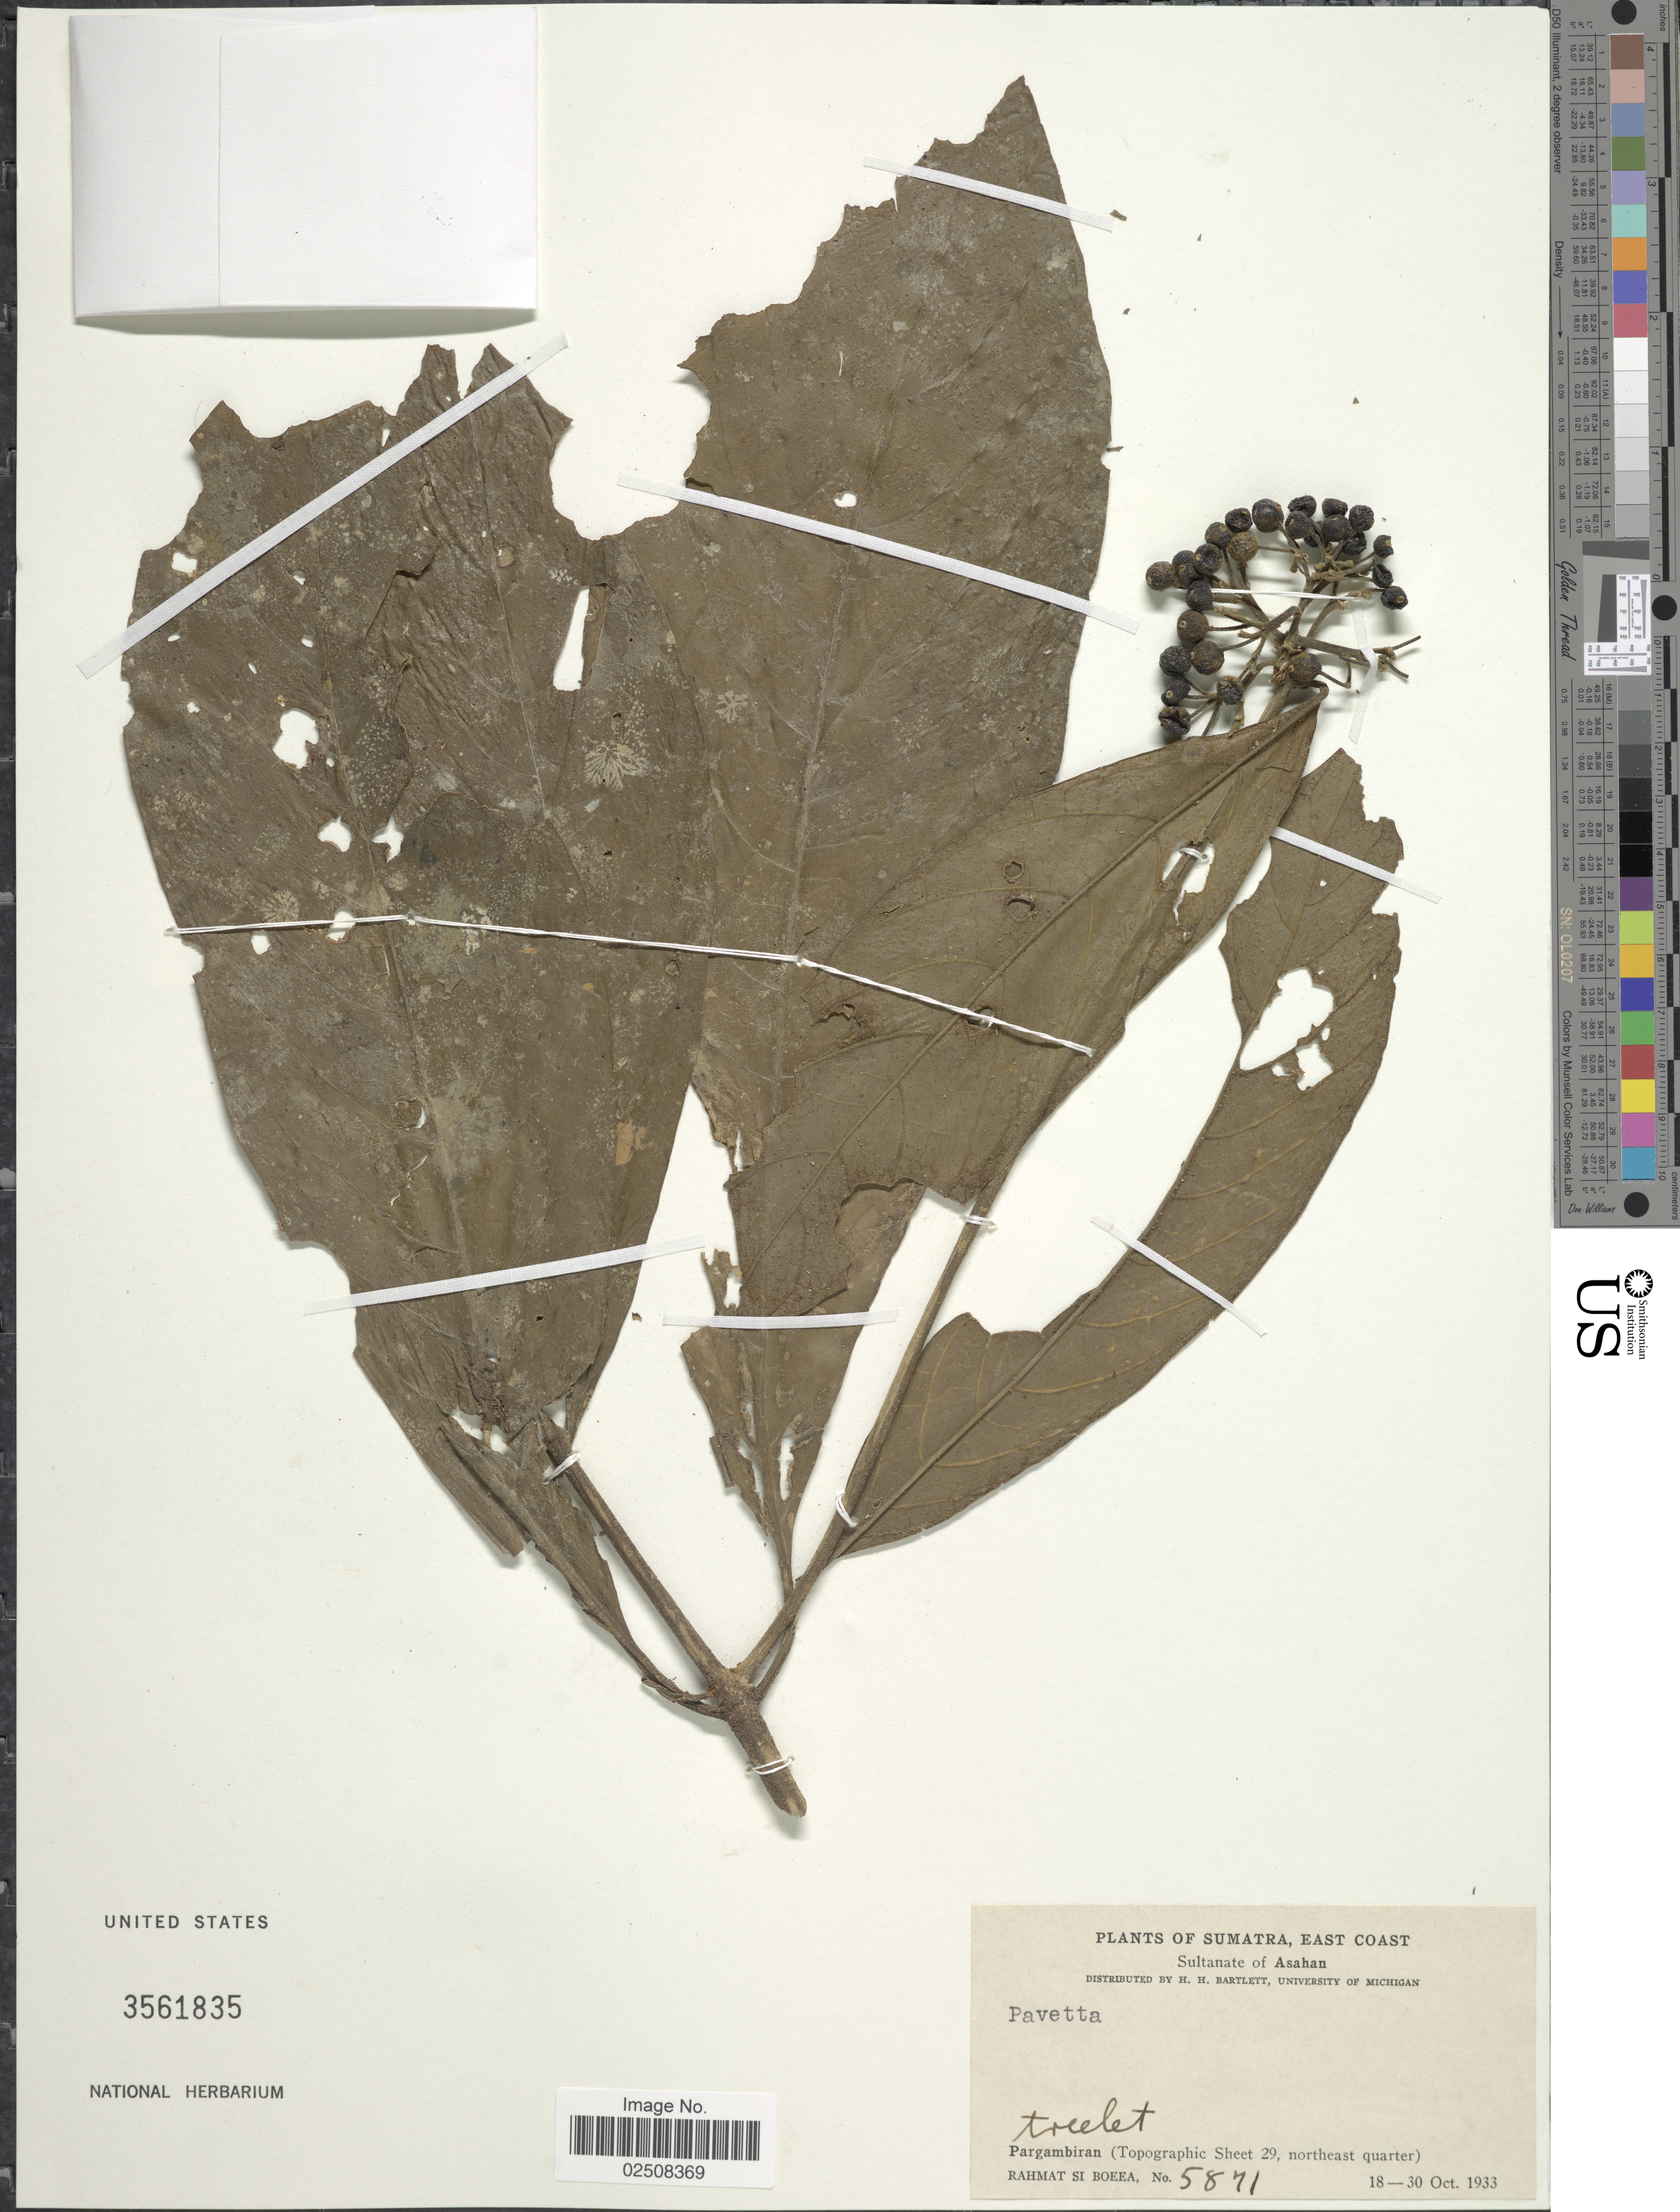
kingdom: Plantae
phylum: Tracheophyta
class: Magnoliopsida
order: Gentianales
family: Rubiaceae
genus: Pavetta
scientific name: Pavetta sp.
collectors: Rahmat Si Boeea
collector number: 5871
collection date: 1933-10-18/1933-10-30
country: Indonesia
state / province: Sumatra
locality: East Coast, Sultanate of Asahan, Pargambiran (Topographic Sheet 29, northeast quarter)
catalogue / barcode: US 3561835